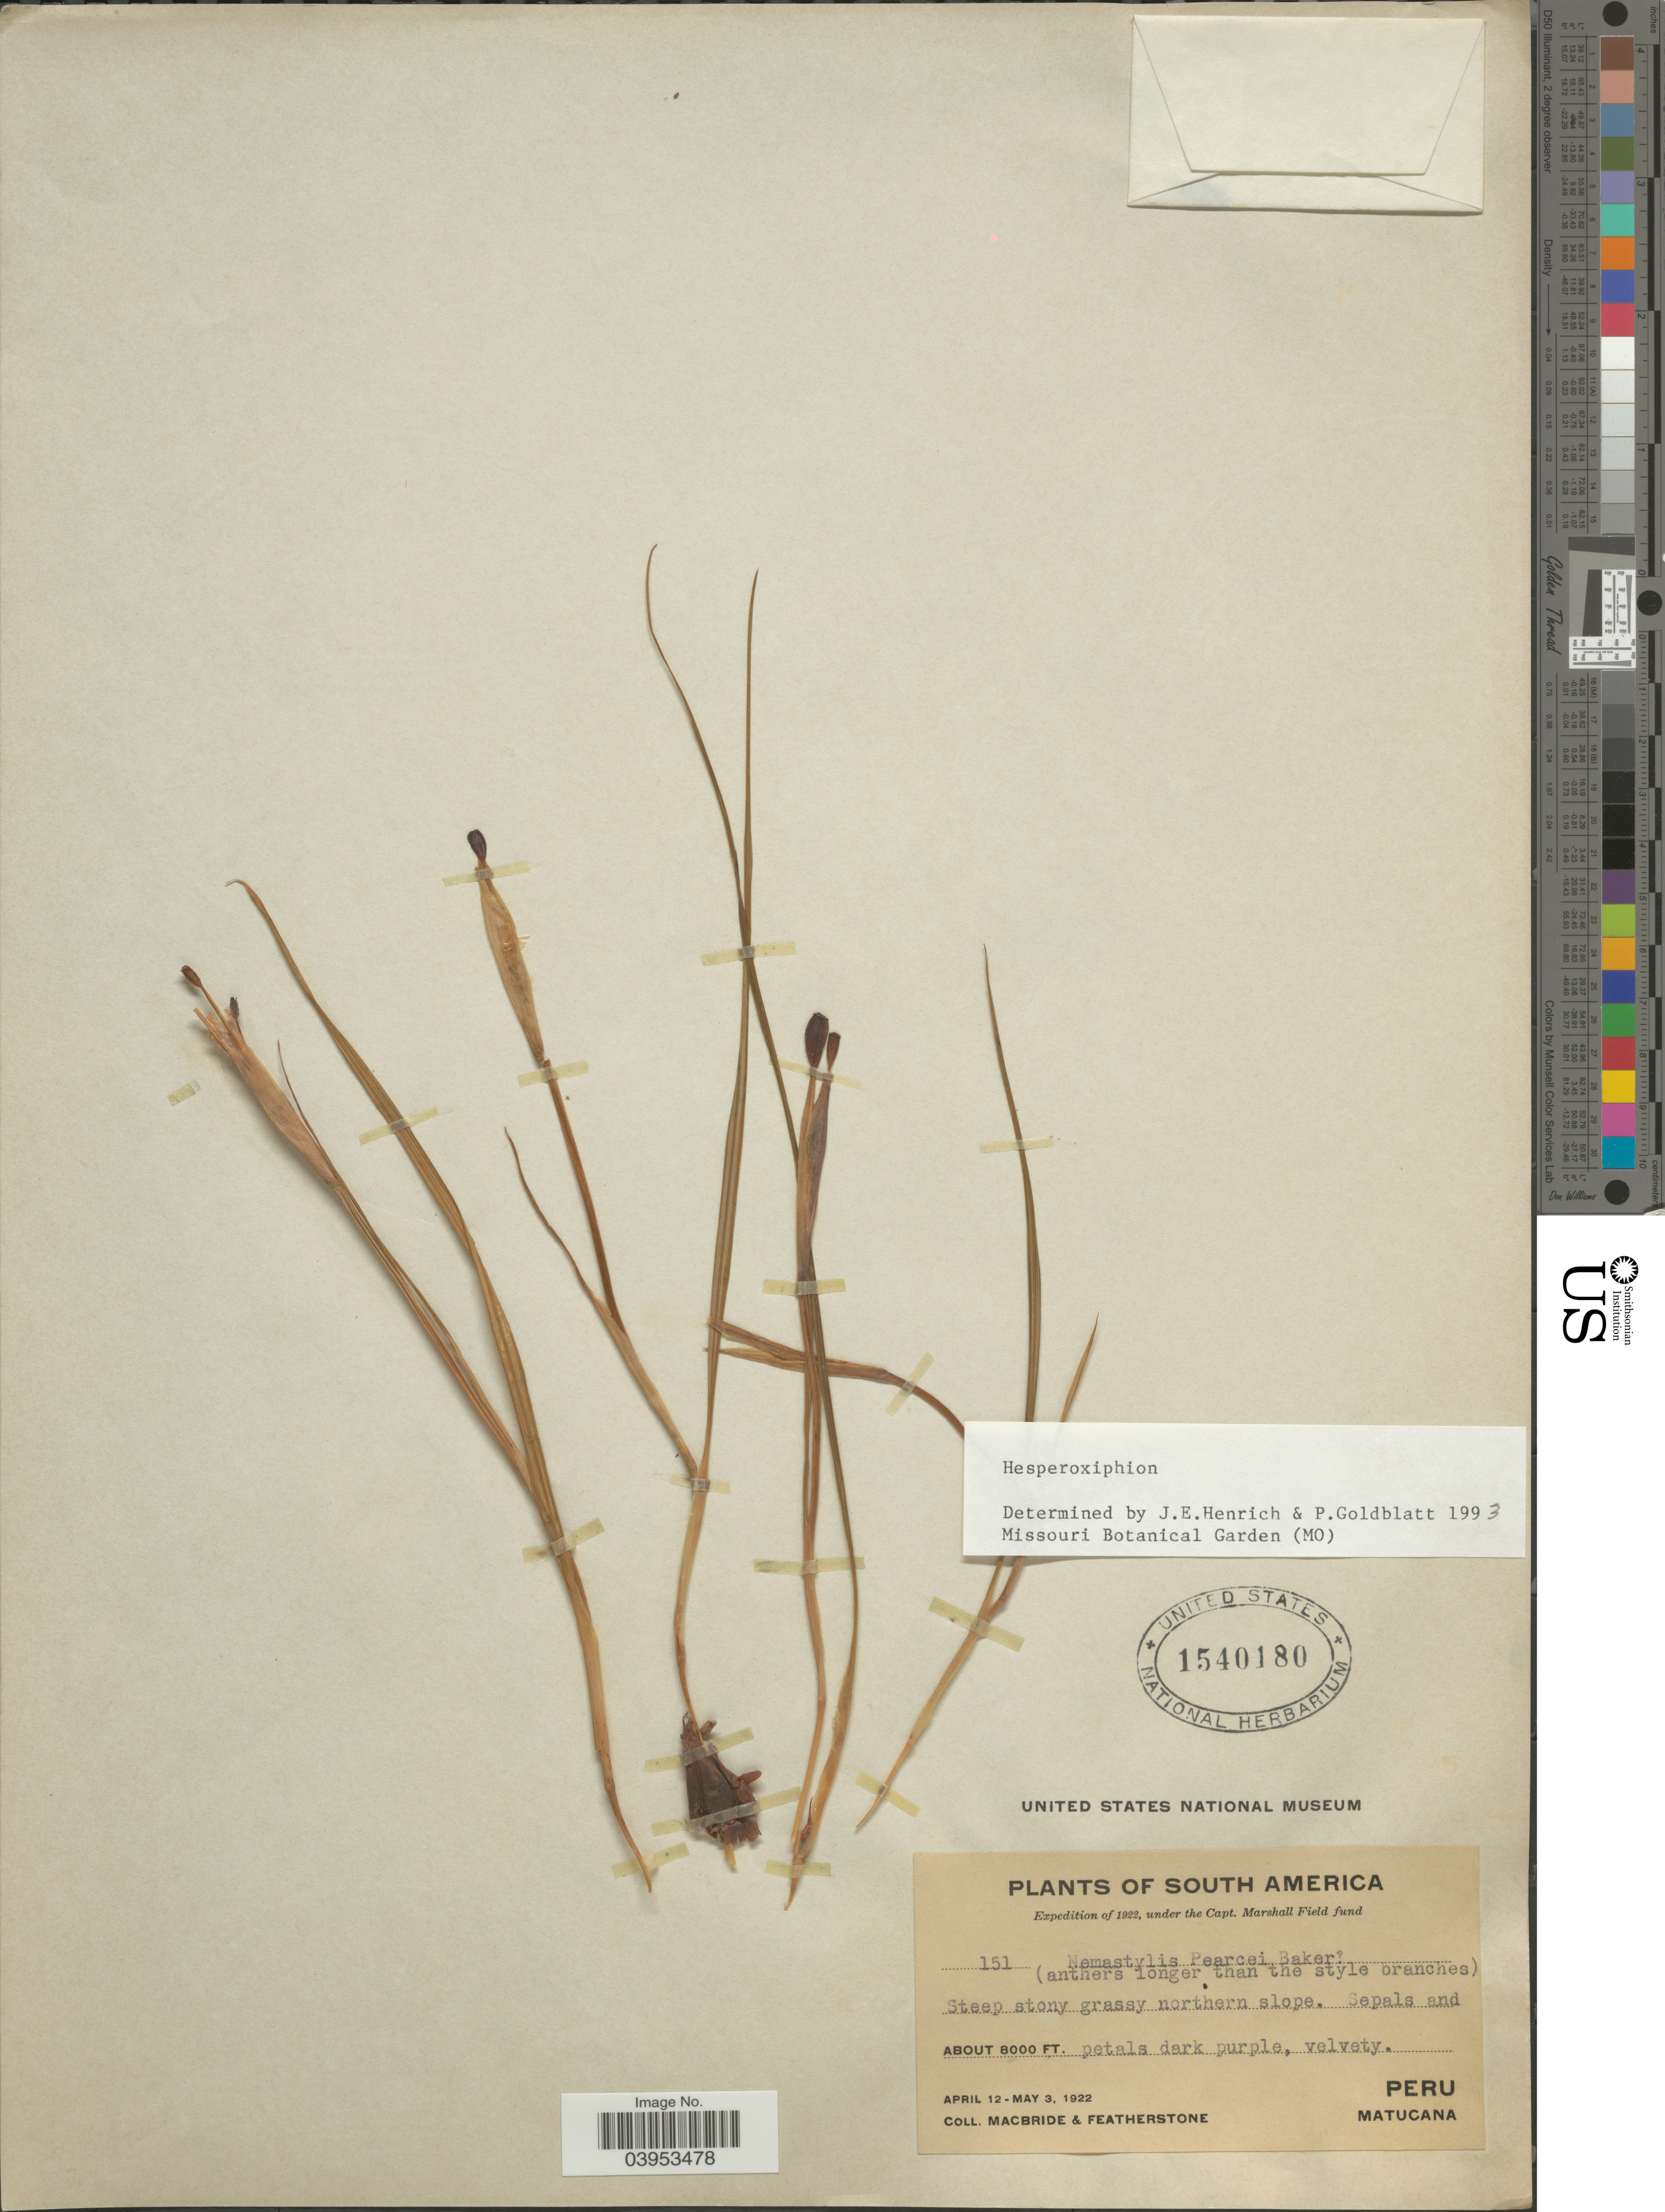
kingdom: Plantae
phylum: Tracheophyta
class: Liliopsida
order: Asparagales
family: Iridaceae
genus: Hesperoxiphion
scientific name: Hesperoxiphion sp.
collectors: Macbride, -- & -. Featherstone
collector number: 151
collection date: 1922-04-12/1922-05-03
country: Peru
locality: Northern slope. Matucana.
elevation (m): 2438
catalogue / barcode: US 1540180